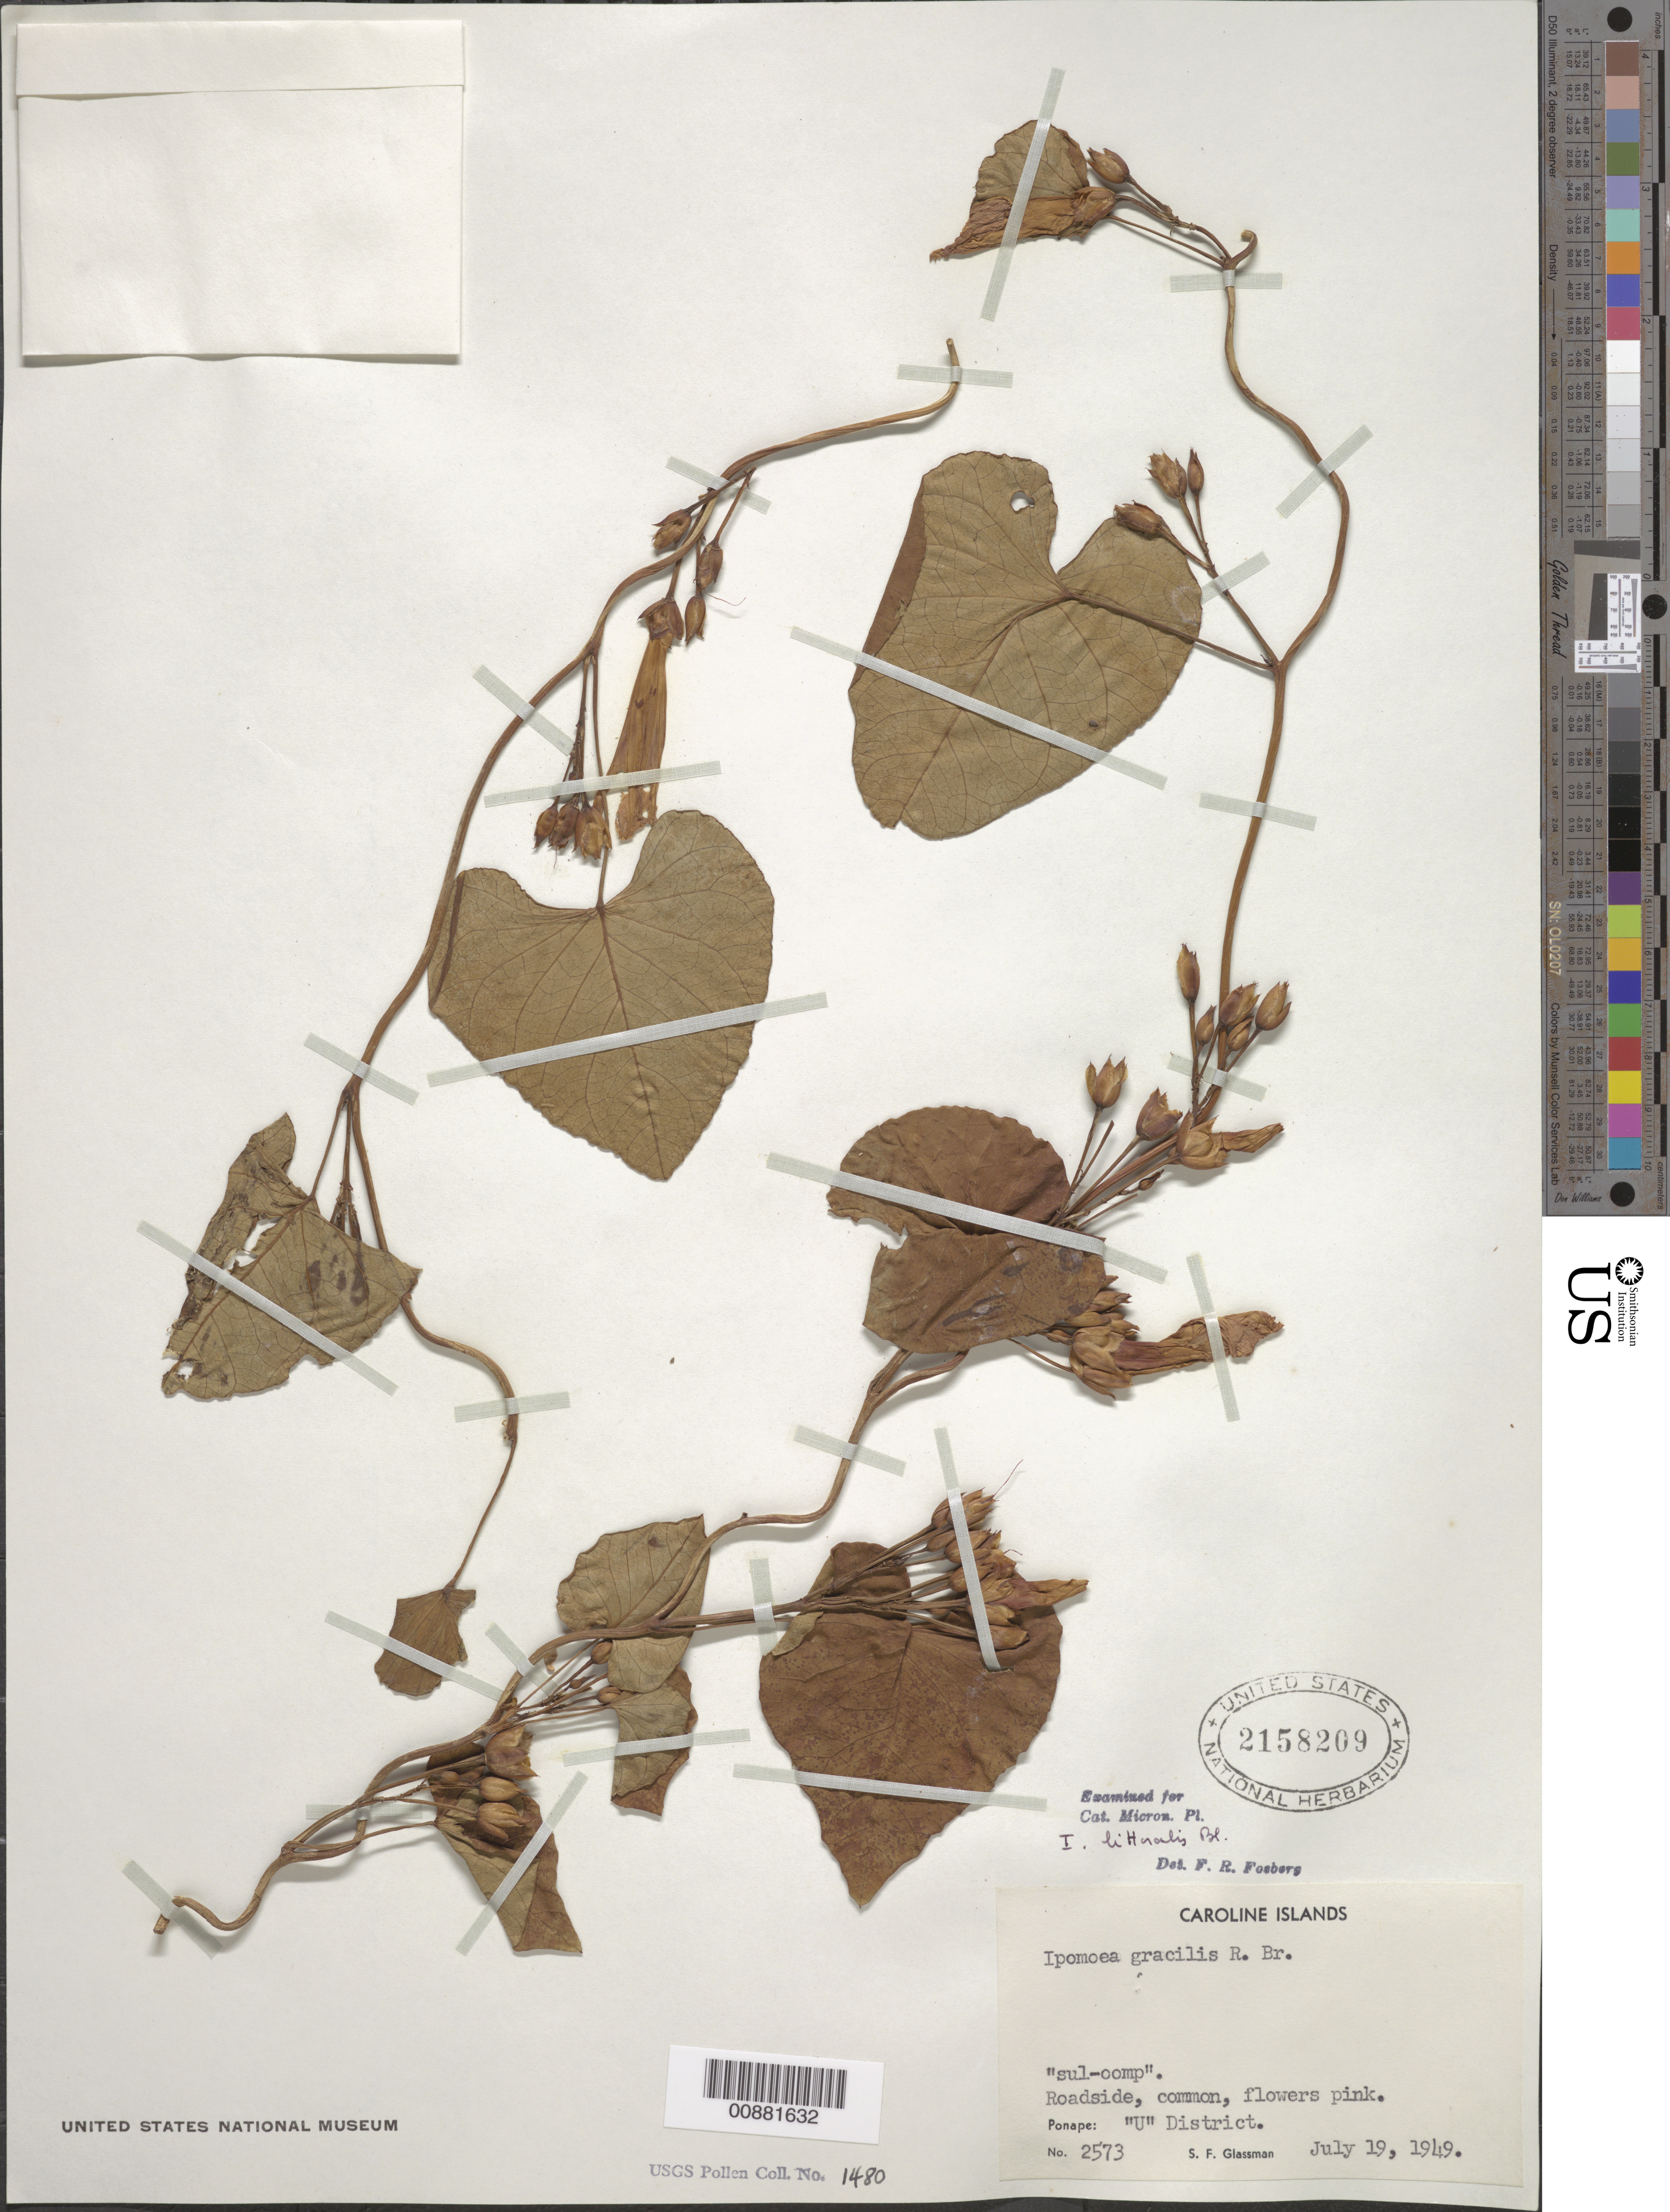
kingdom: Plantae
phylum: Tracheophyta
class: Magnoliopsida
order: Solanales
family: Convolvulaceae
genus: Ipomoea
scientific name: Ipomoea littoralis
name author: Blume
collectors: S. F. Glassman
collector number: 2573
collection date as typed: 19 Jul 1949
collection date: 1949-07-19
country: Micronesia, Federated States of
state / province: Pohnpei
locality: U District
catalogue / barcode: US 2158209